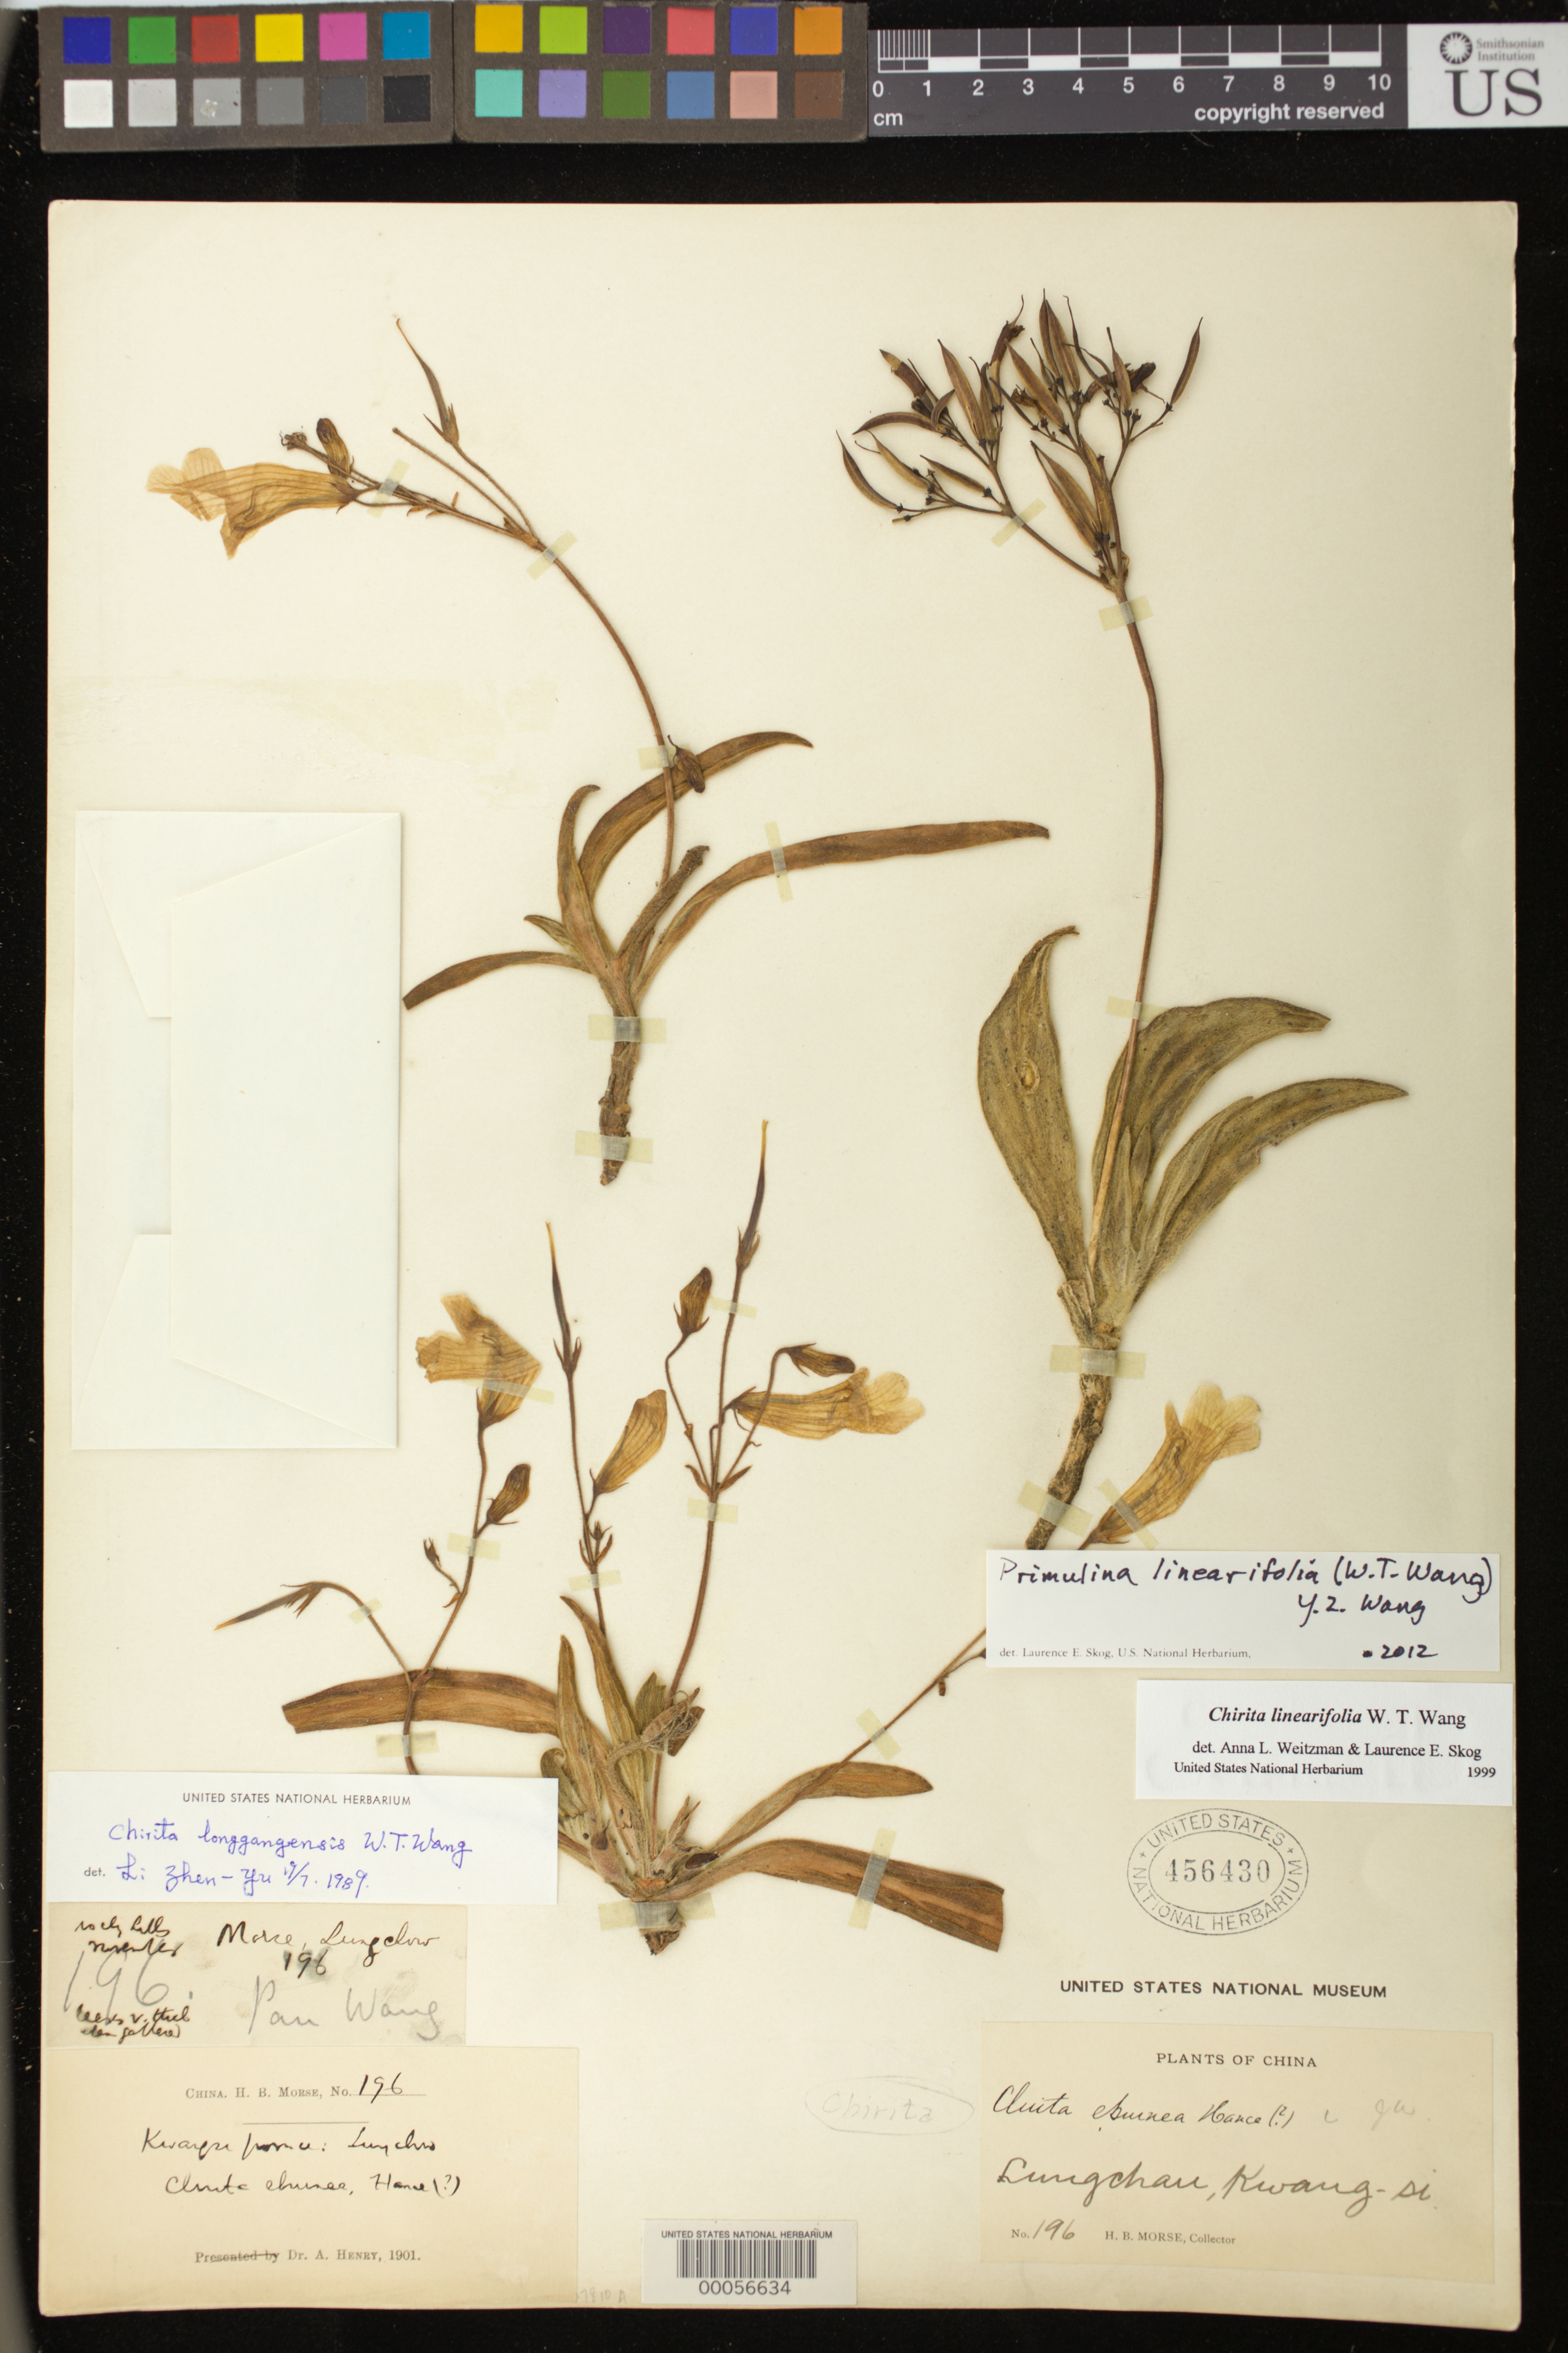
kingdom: Plantae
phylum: Tracheophyta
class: Magnoliopsida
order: Lamiales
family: Gesneriaceae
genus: Primulina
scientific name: Primulina linearifolia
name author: (W.T. Wang) Y.Z. Wang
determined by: Skog, Laurence E.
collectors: H. Morse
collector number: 196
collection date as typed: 18/9/91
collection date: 1891-09-18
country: China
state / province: Guangxi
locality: Lungchau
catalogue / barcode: US 456430